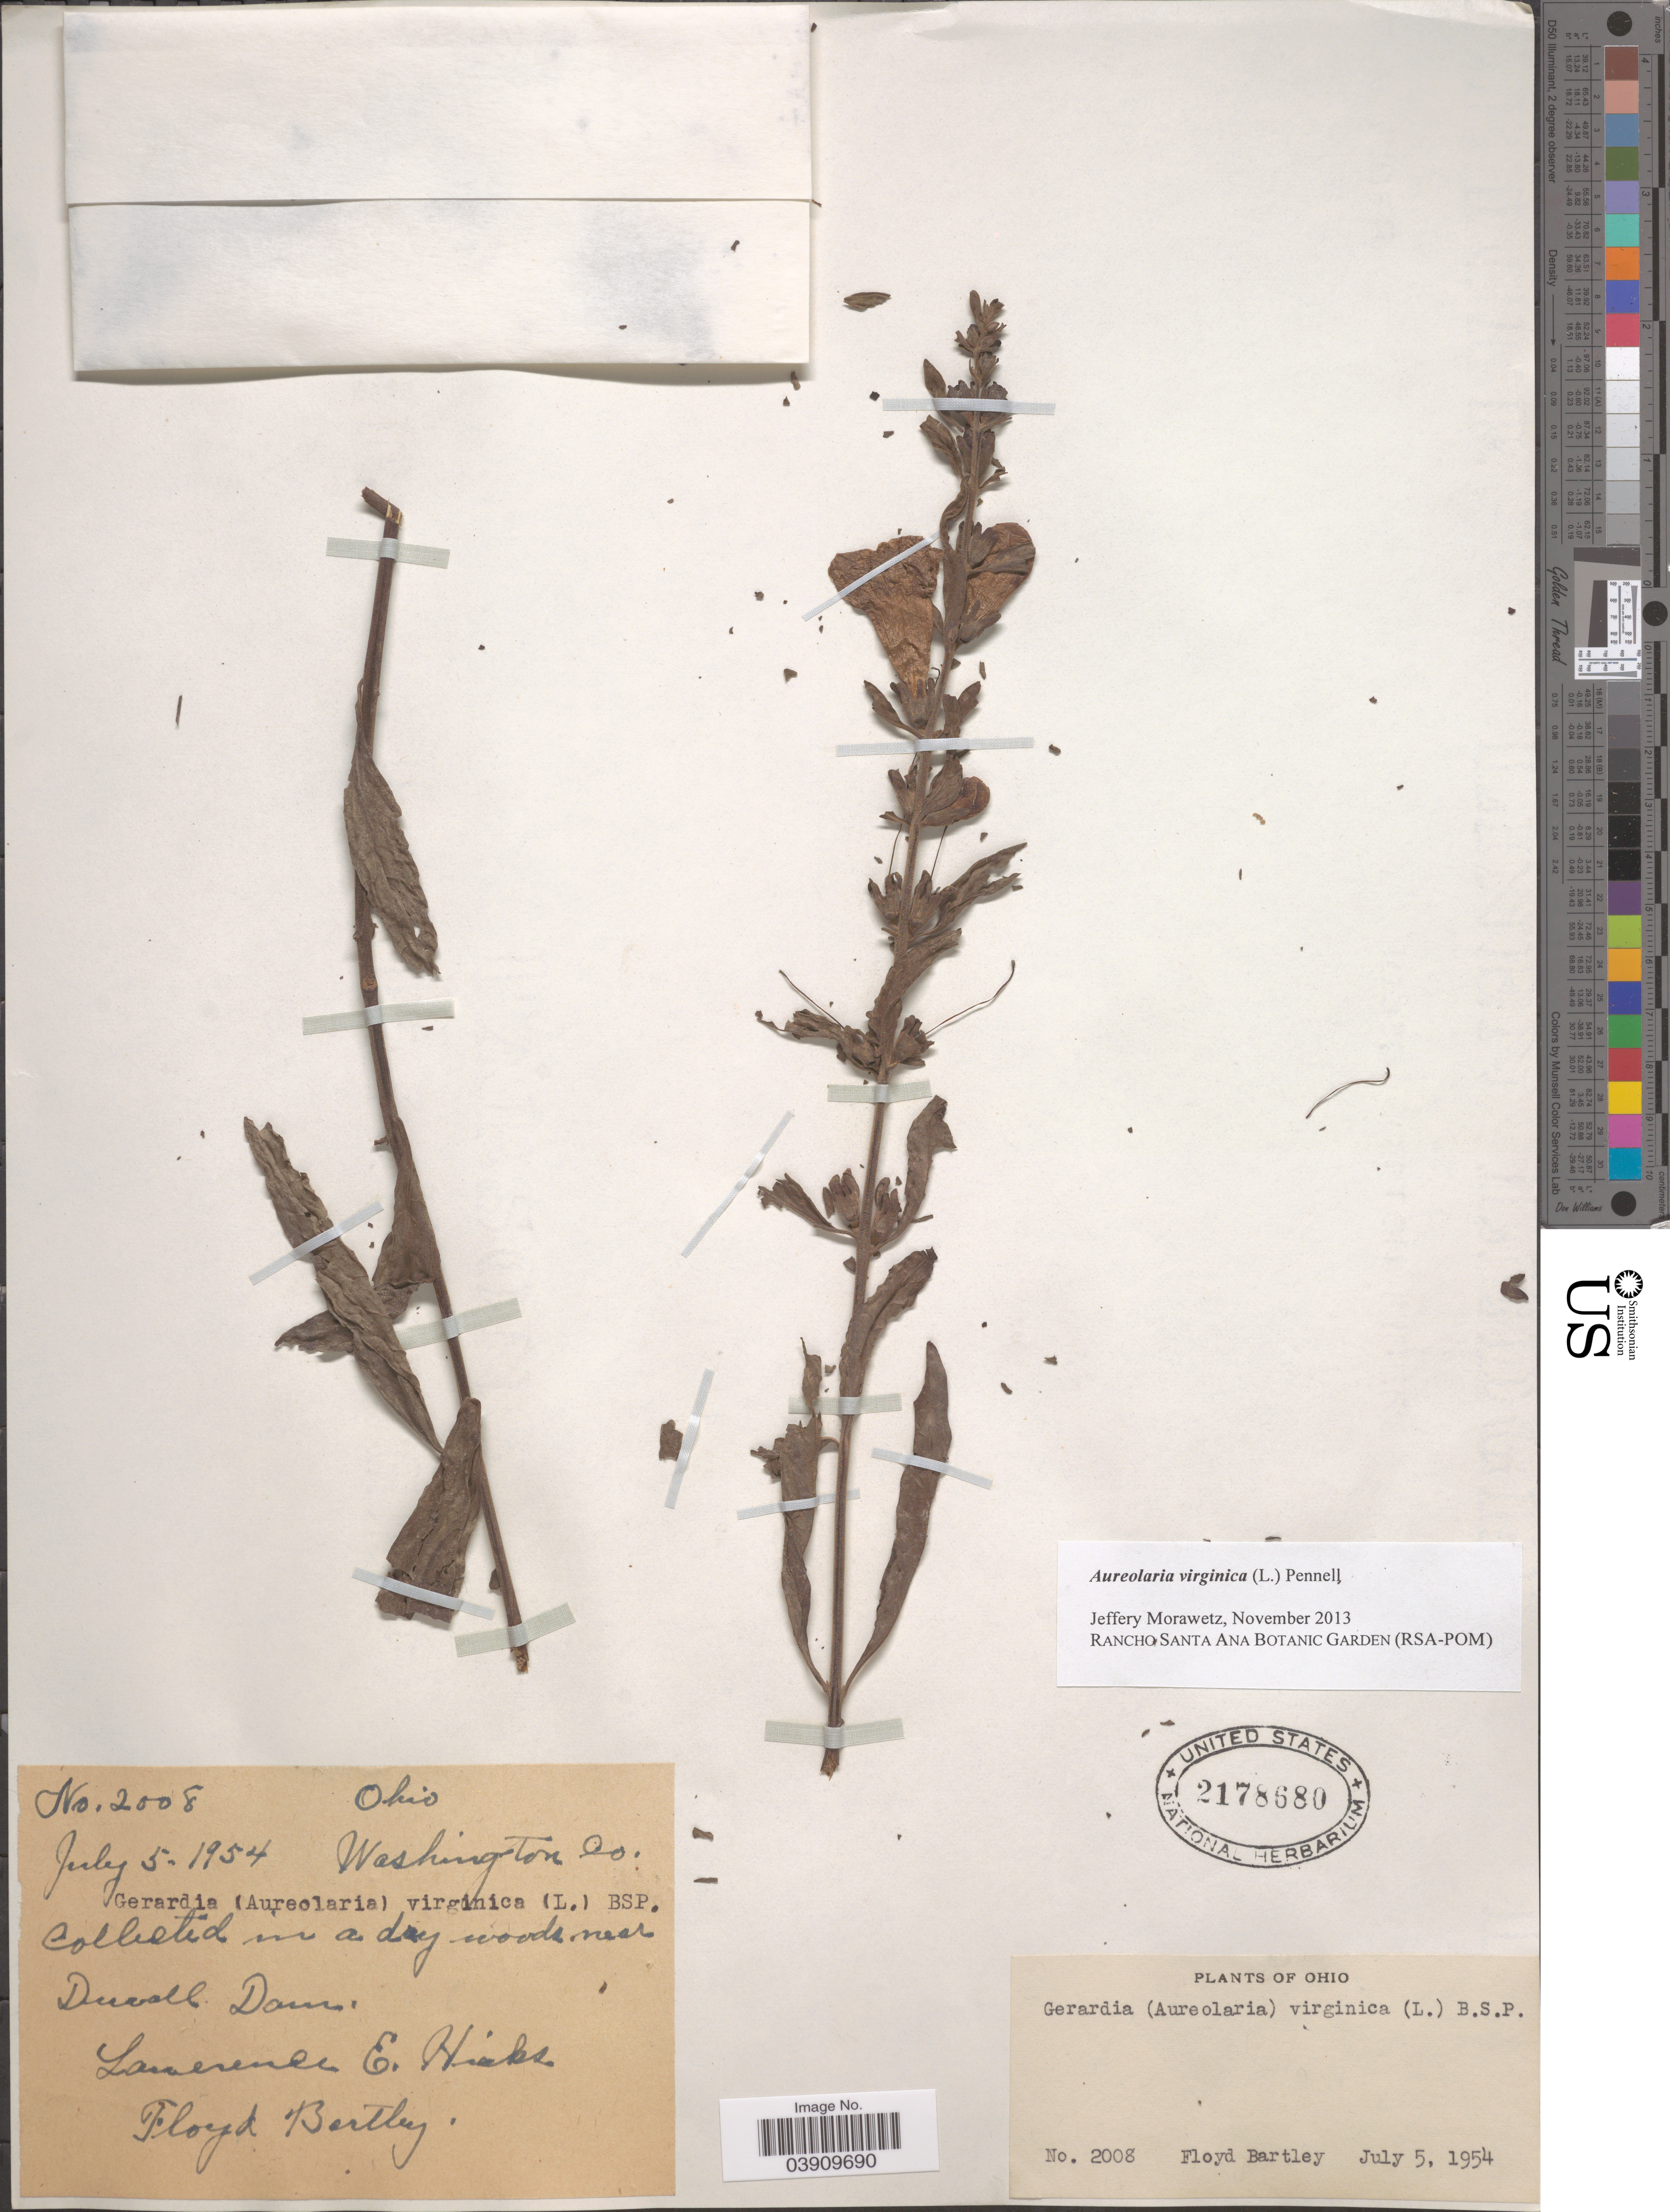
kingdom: Plantae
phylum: Tracheophyta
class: Magnoliopsida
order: Lamiales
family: Orobanchaceae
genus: Aureolaria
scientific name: Aureolaria virginica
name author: (L.) Pennell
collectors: L. E. Hicks & F. Bartley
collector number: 2008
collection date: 1954-07-05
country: United States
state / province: Ohio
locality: Washington Co. In a dry woods near Duvall Dam.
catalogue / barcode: US 2178680